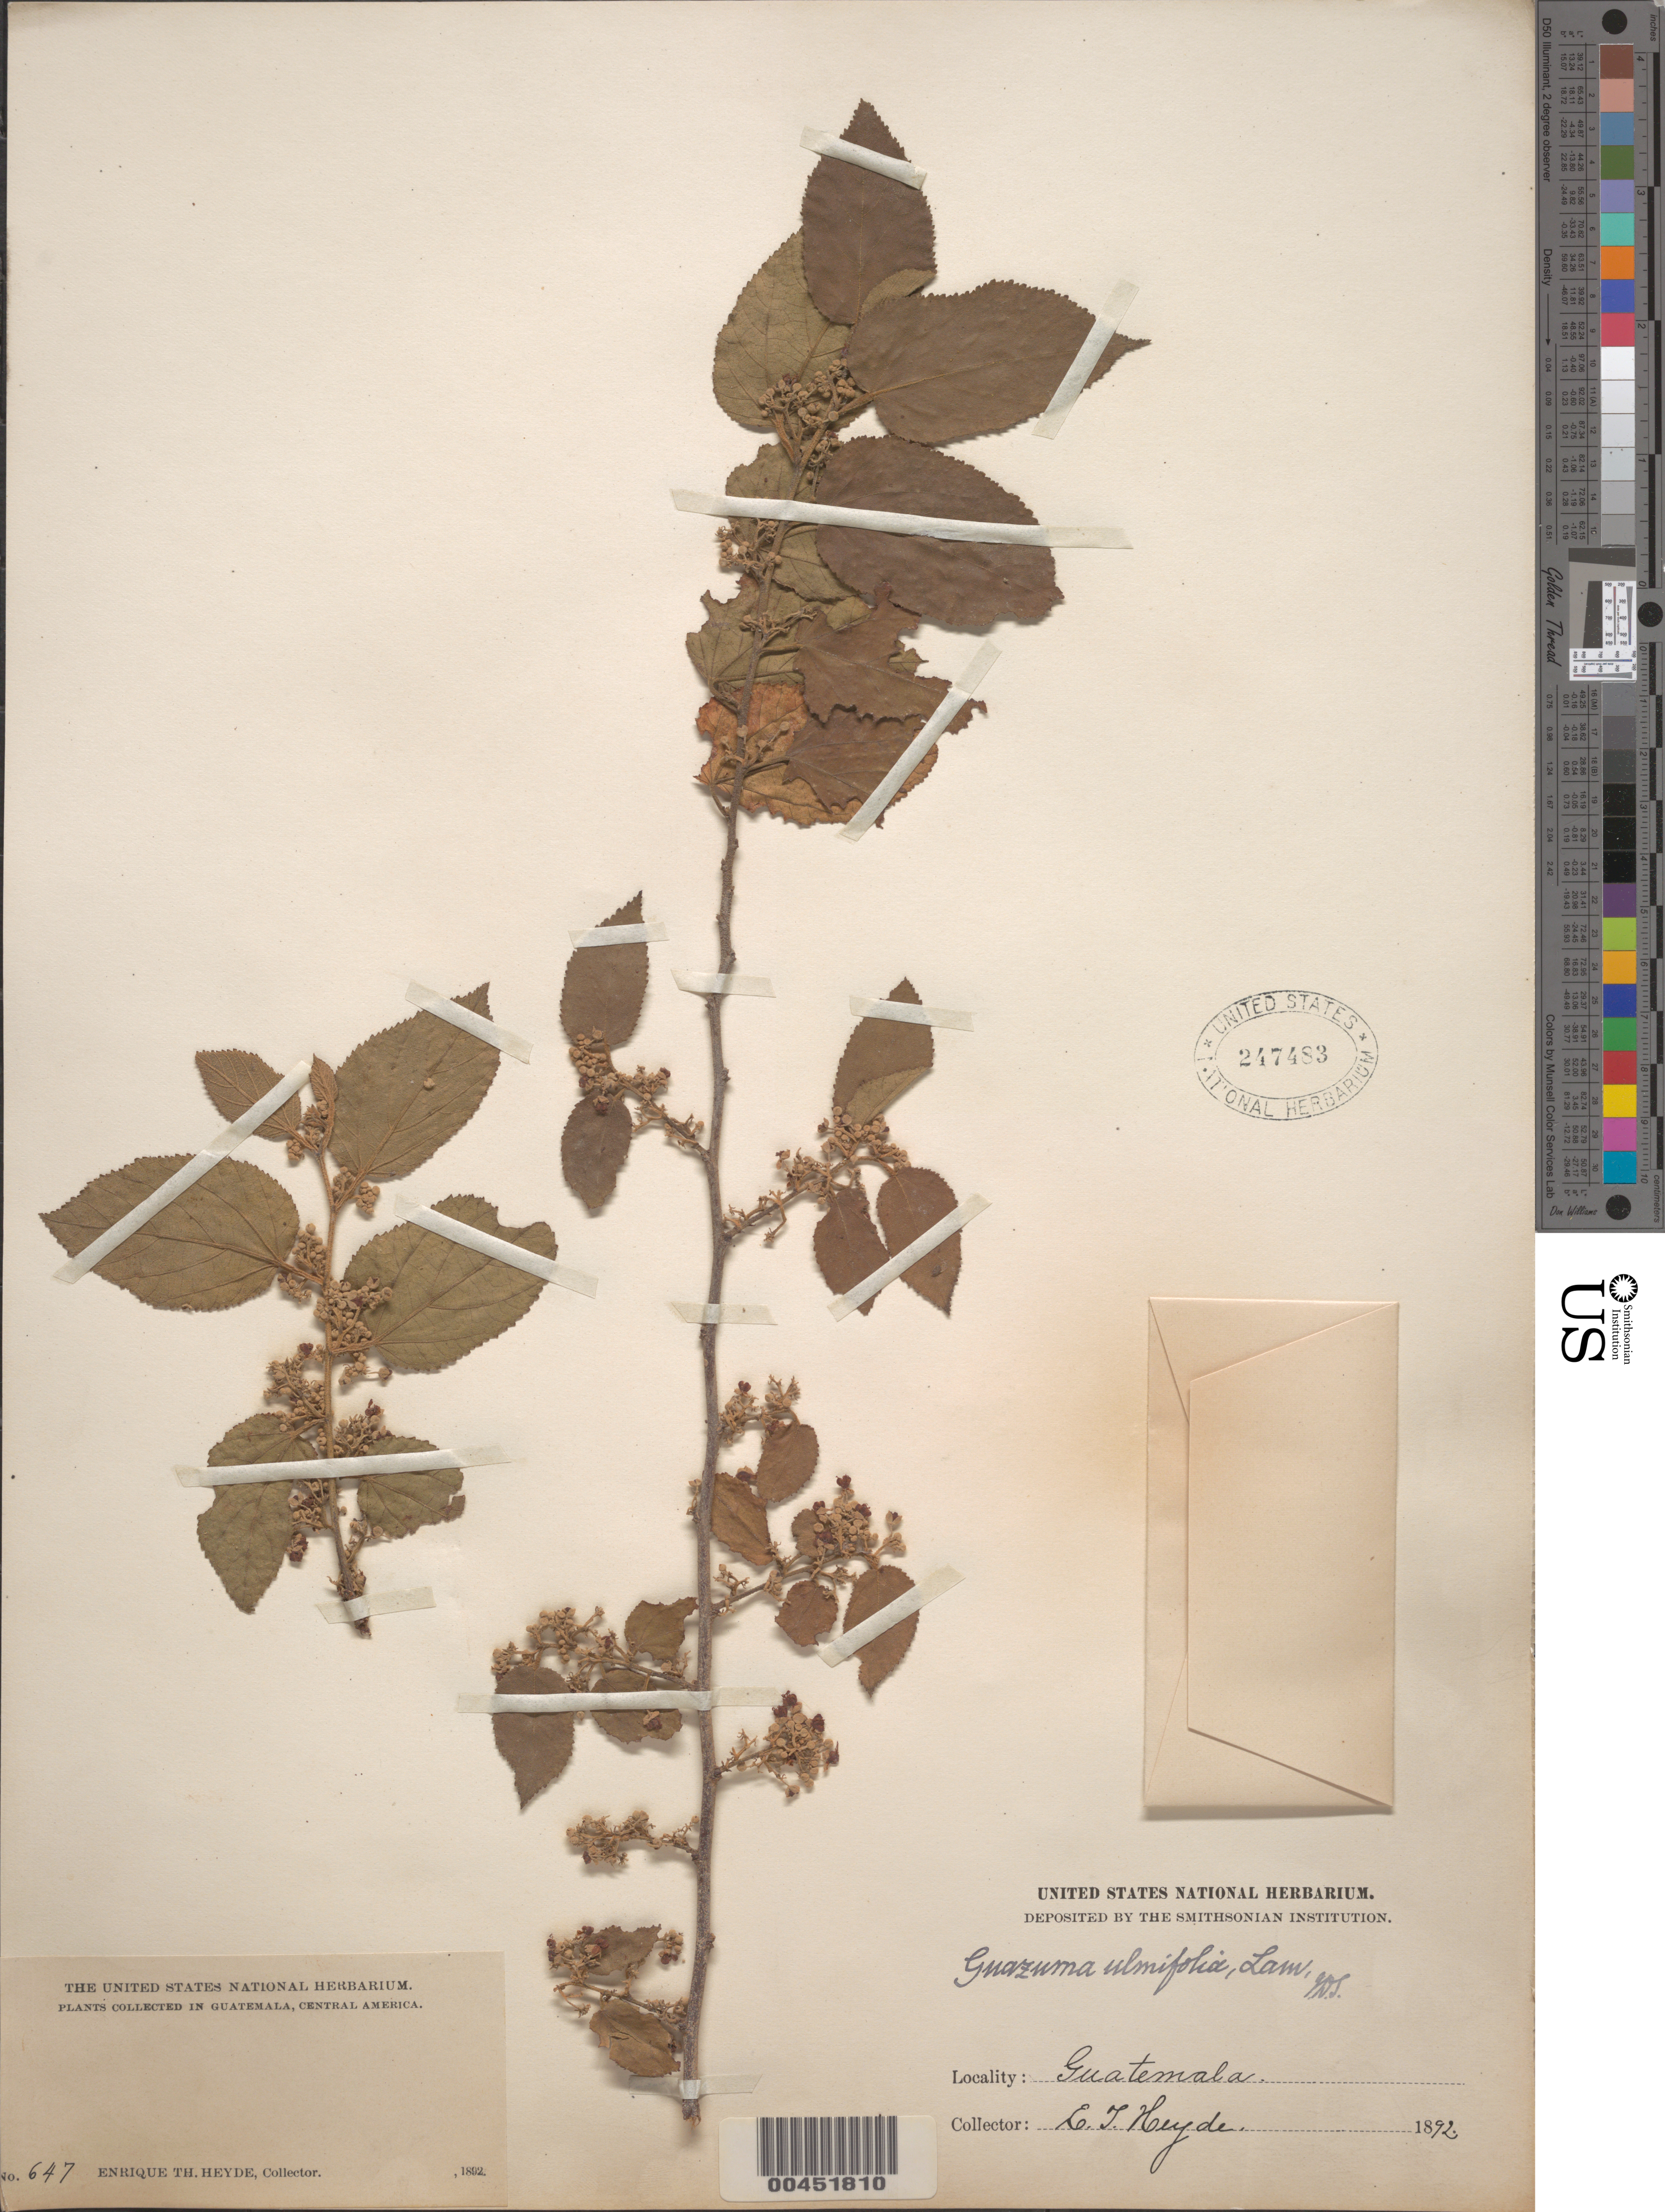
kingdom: Plantae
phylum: Tracheophyta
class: Magnoliopsida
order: Malvales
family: Malvaceae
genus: Guazuma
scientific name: Guazuma ulmifolia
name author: Lam.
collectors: E. T. Heyde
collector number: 647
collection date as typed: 1892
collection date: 1892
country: Guatemala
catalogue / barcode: US 247483